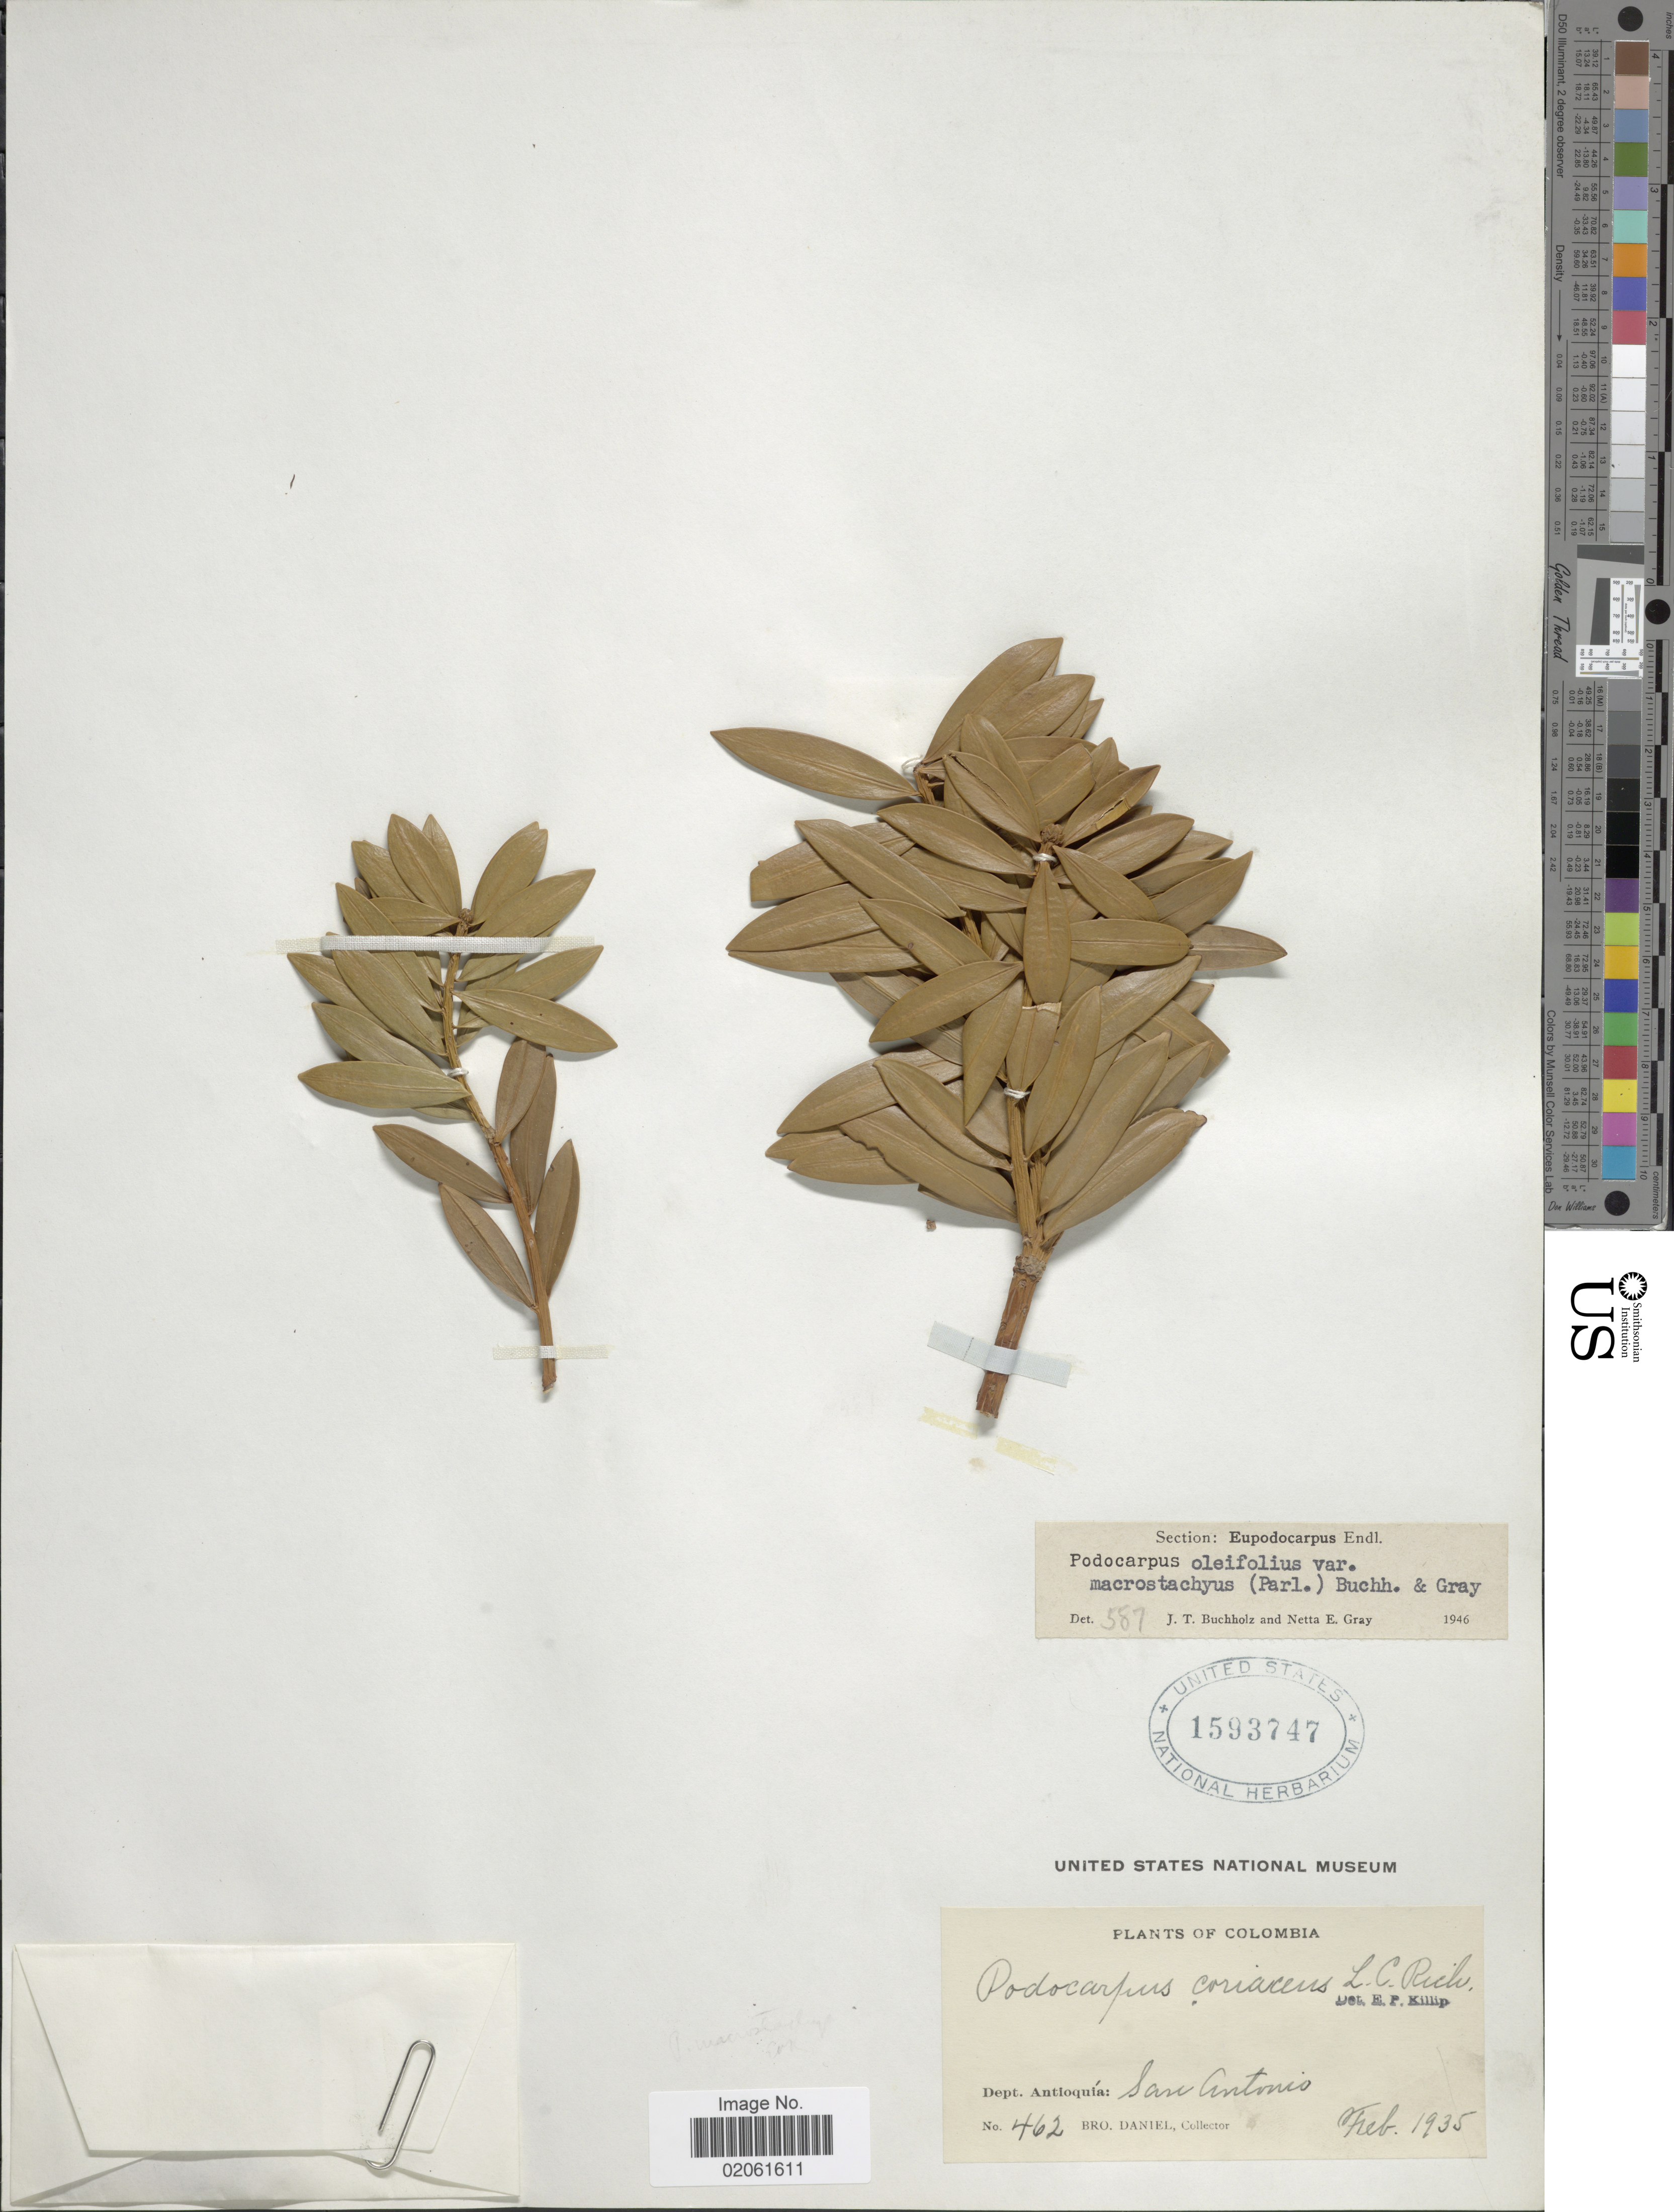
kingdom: Plantae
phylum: Tracheophyta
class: Pinopsida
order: Pinales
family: Podocarpaceae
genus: Podocarpus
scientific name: Podocarpus oleifolius var. macrostachys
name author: (Parl.) J. Buchholz & N.E. Gray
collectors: Bro. Daniel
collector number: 462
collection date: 1935-02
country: Colombia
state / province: Antioquia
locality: Dept. Antioquia: San Antonio.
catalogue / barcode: US 1593747